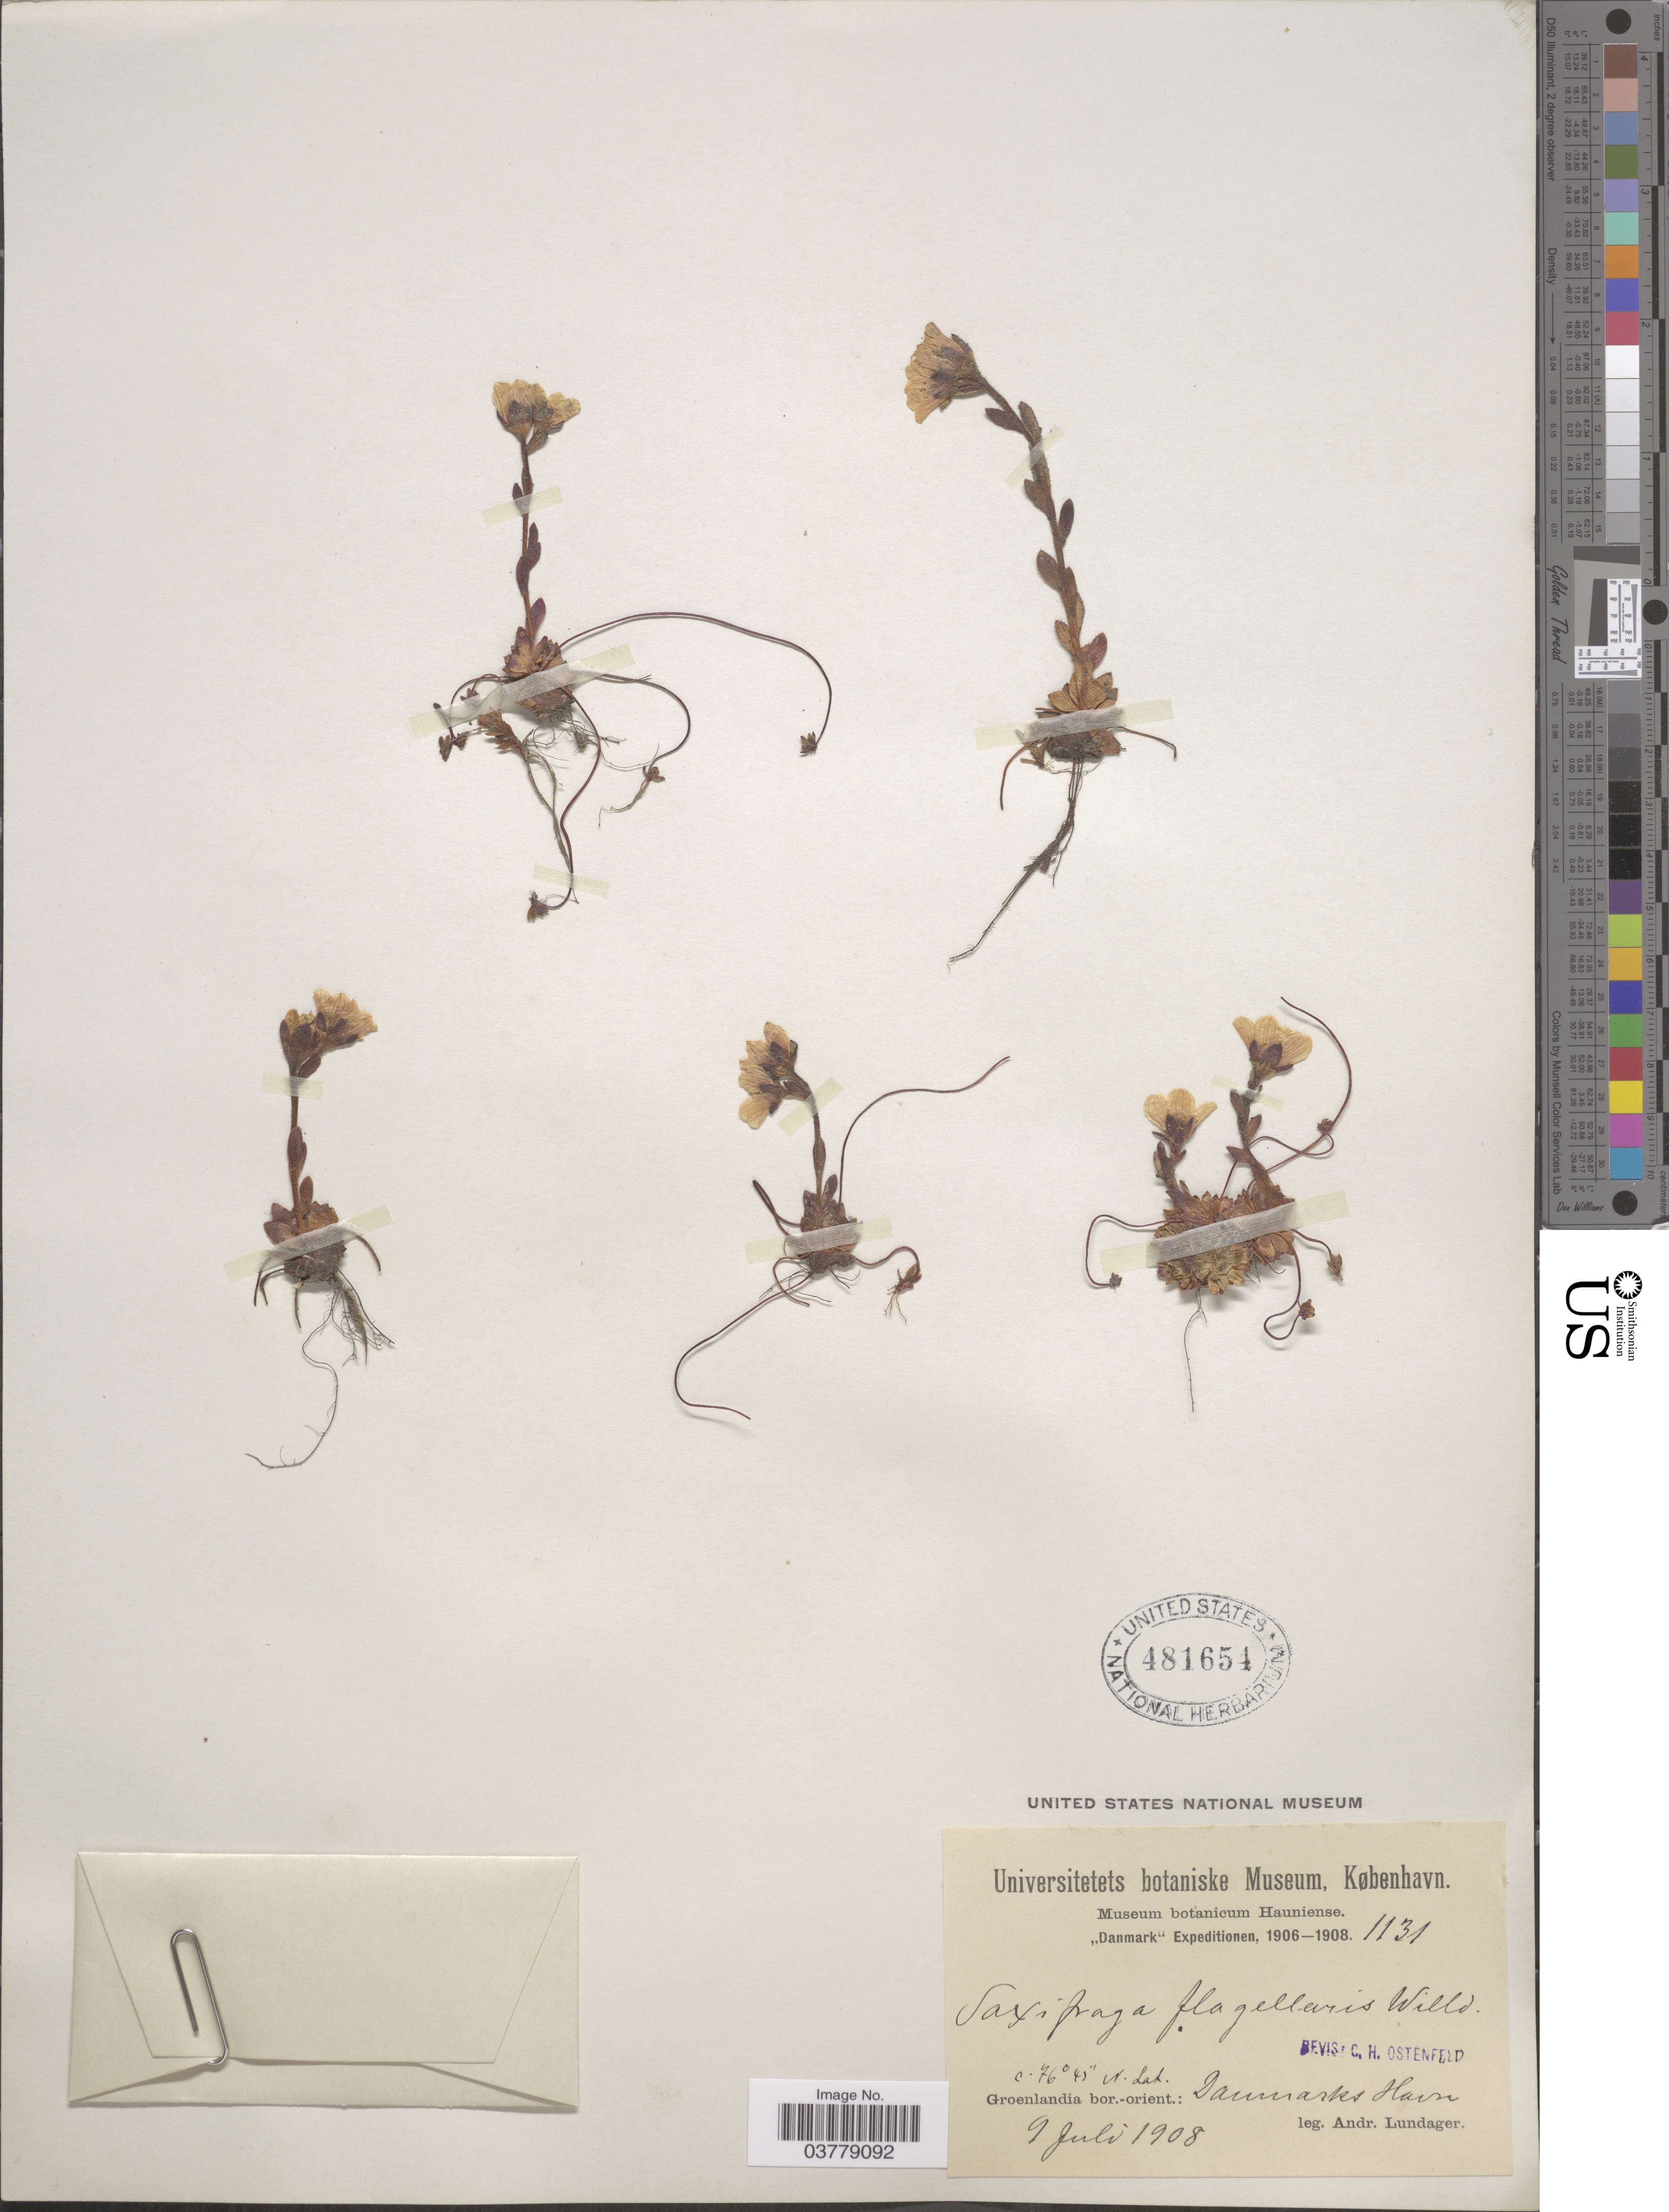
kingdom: Plantae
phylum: Tracheophyta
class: Magnoliopsida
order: Saxifragales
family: Saxifragaceae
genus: Saxifraga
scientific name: Saxifraga flagellaris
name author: Willd. ex Sternb.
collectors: A. Lundager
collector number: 1131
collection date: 1908-07-09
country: Greenland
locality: Groenlandia bor.-orient.: Danmarks Havn.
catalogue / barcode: US 481654